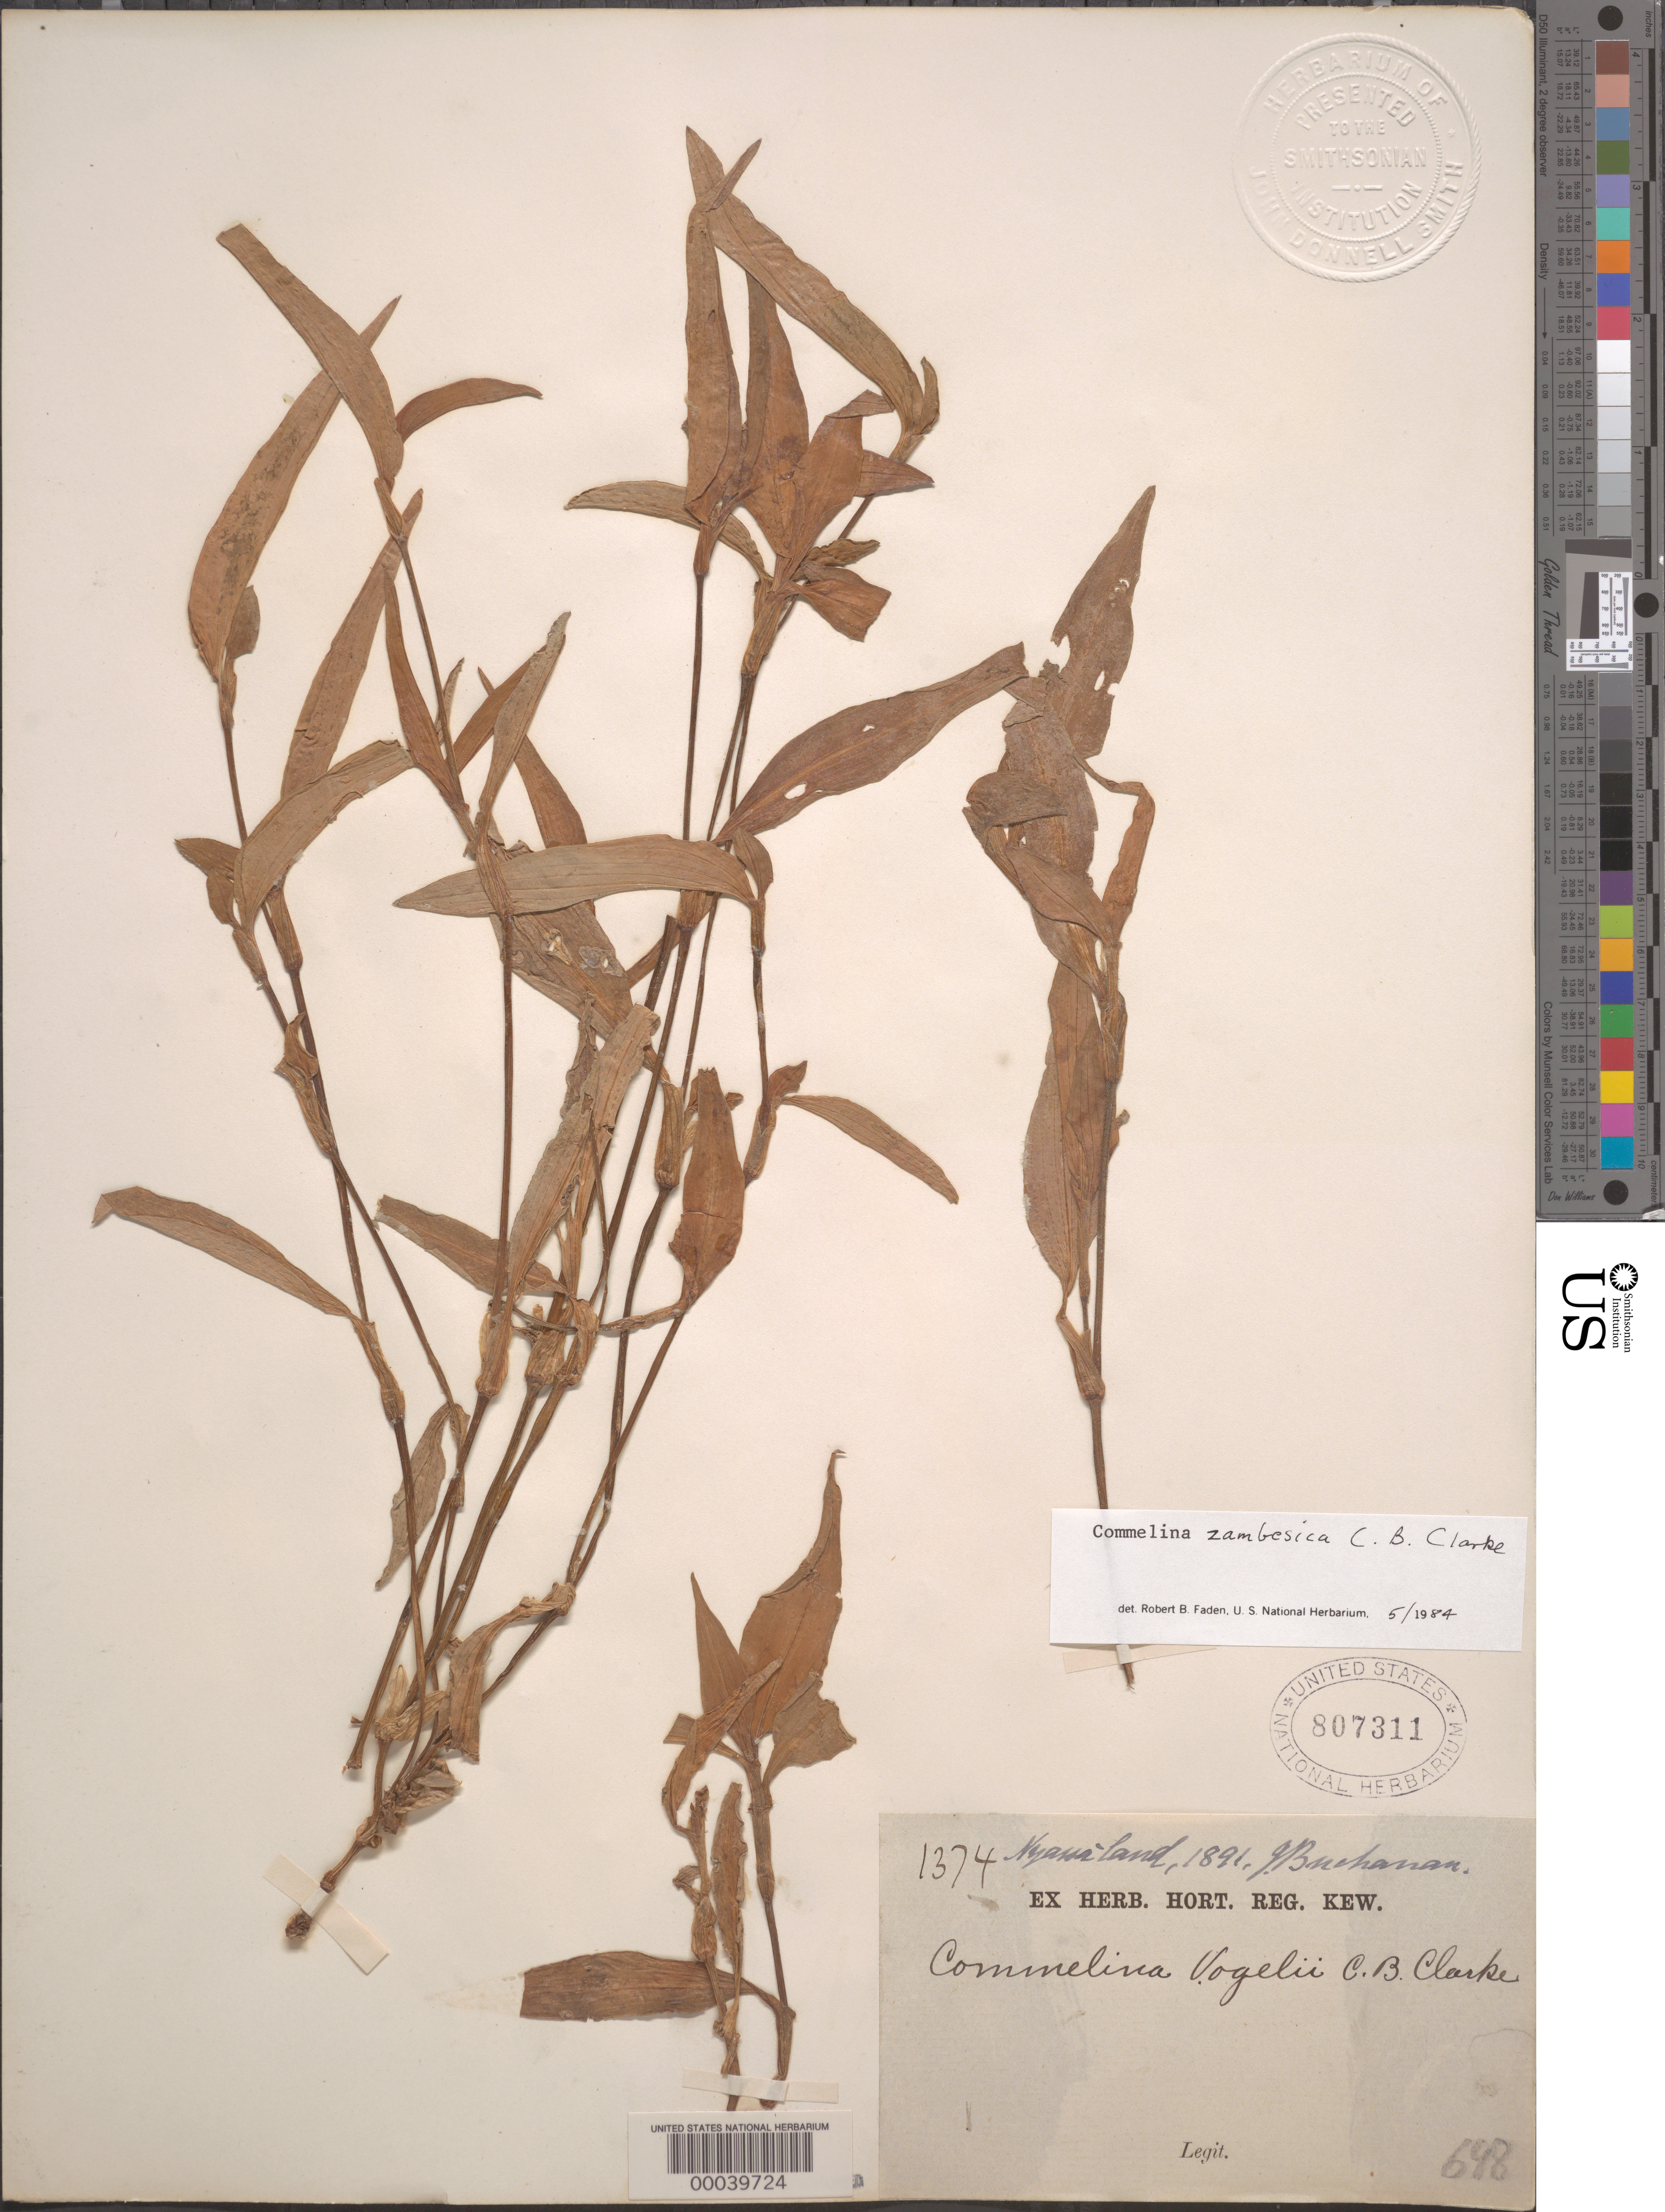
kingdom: Plantae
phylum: Tracheophyta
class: Liliopsida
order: Commelinales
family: Commelinaceae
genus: Commelina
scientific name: Commelina zambesica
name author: C.B. Clarke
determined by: Faden, Robert B., (US), Smithsonian Institution - National Museum of Natural History (UNITED STATES)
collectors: J. Buchanan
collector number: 1374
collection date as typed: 1891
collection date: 1891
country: Malawi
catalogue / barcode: US 807311